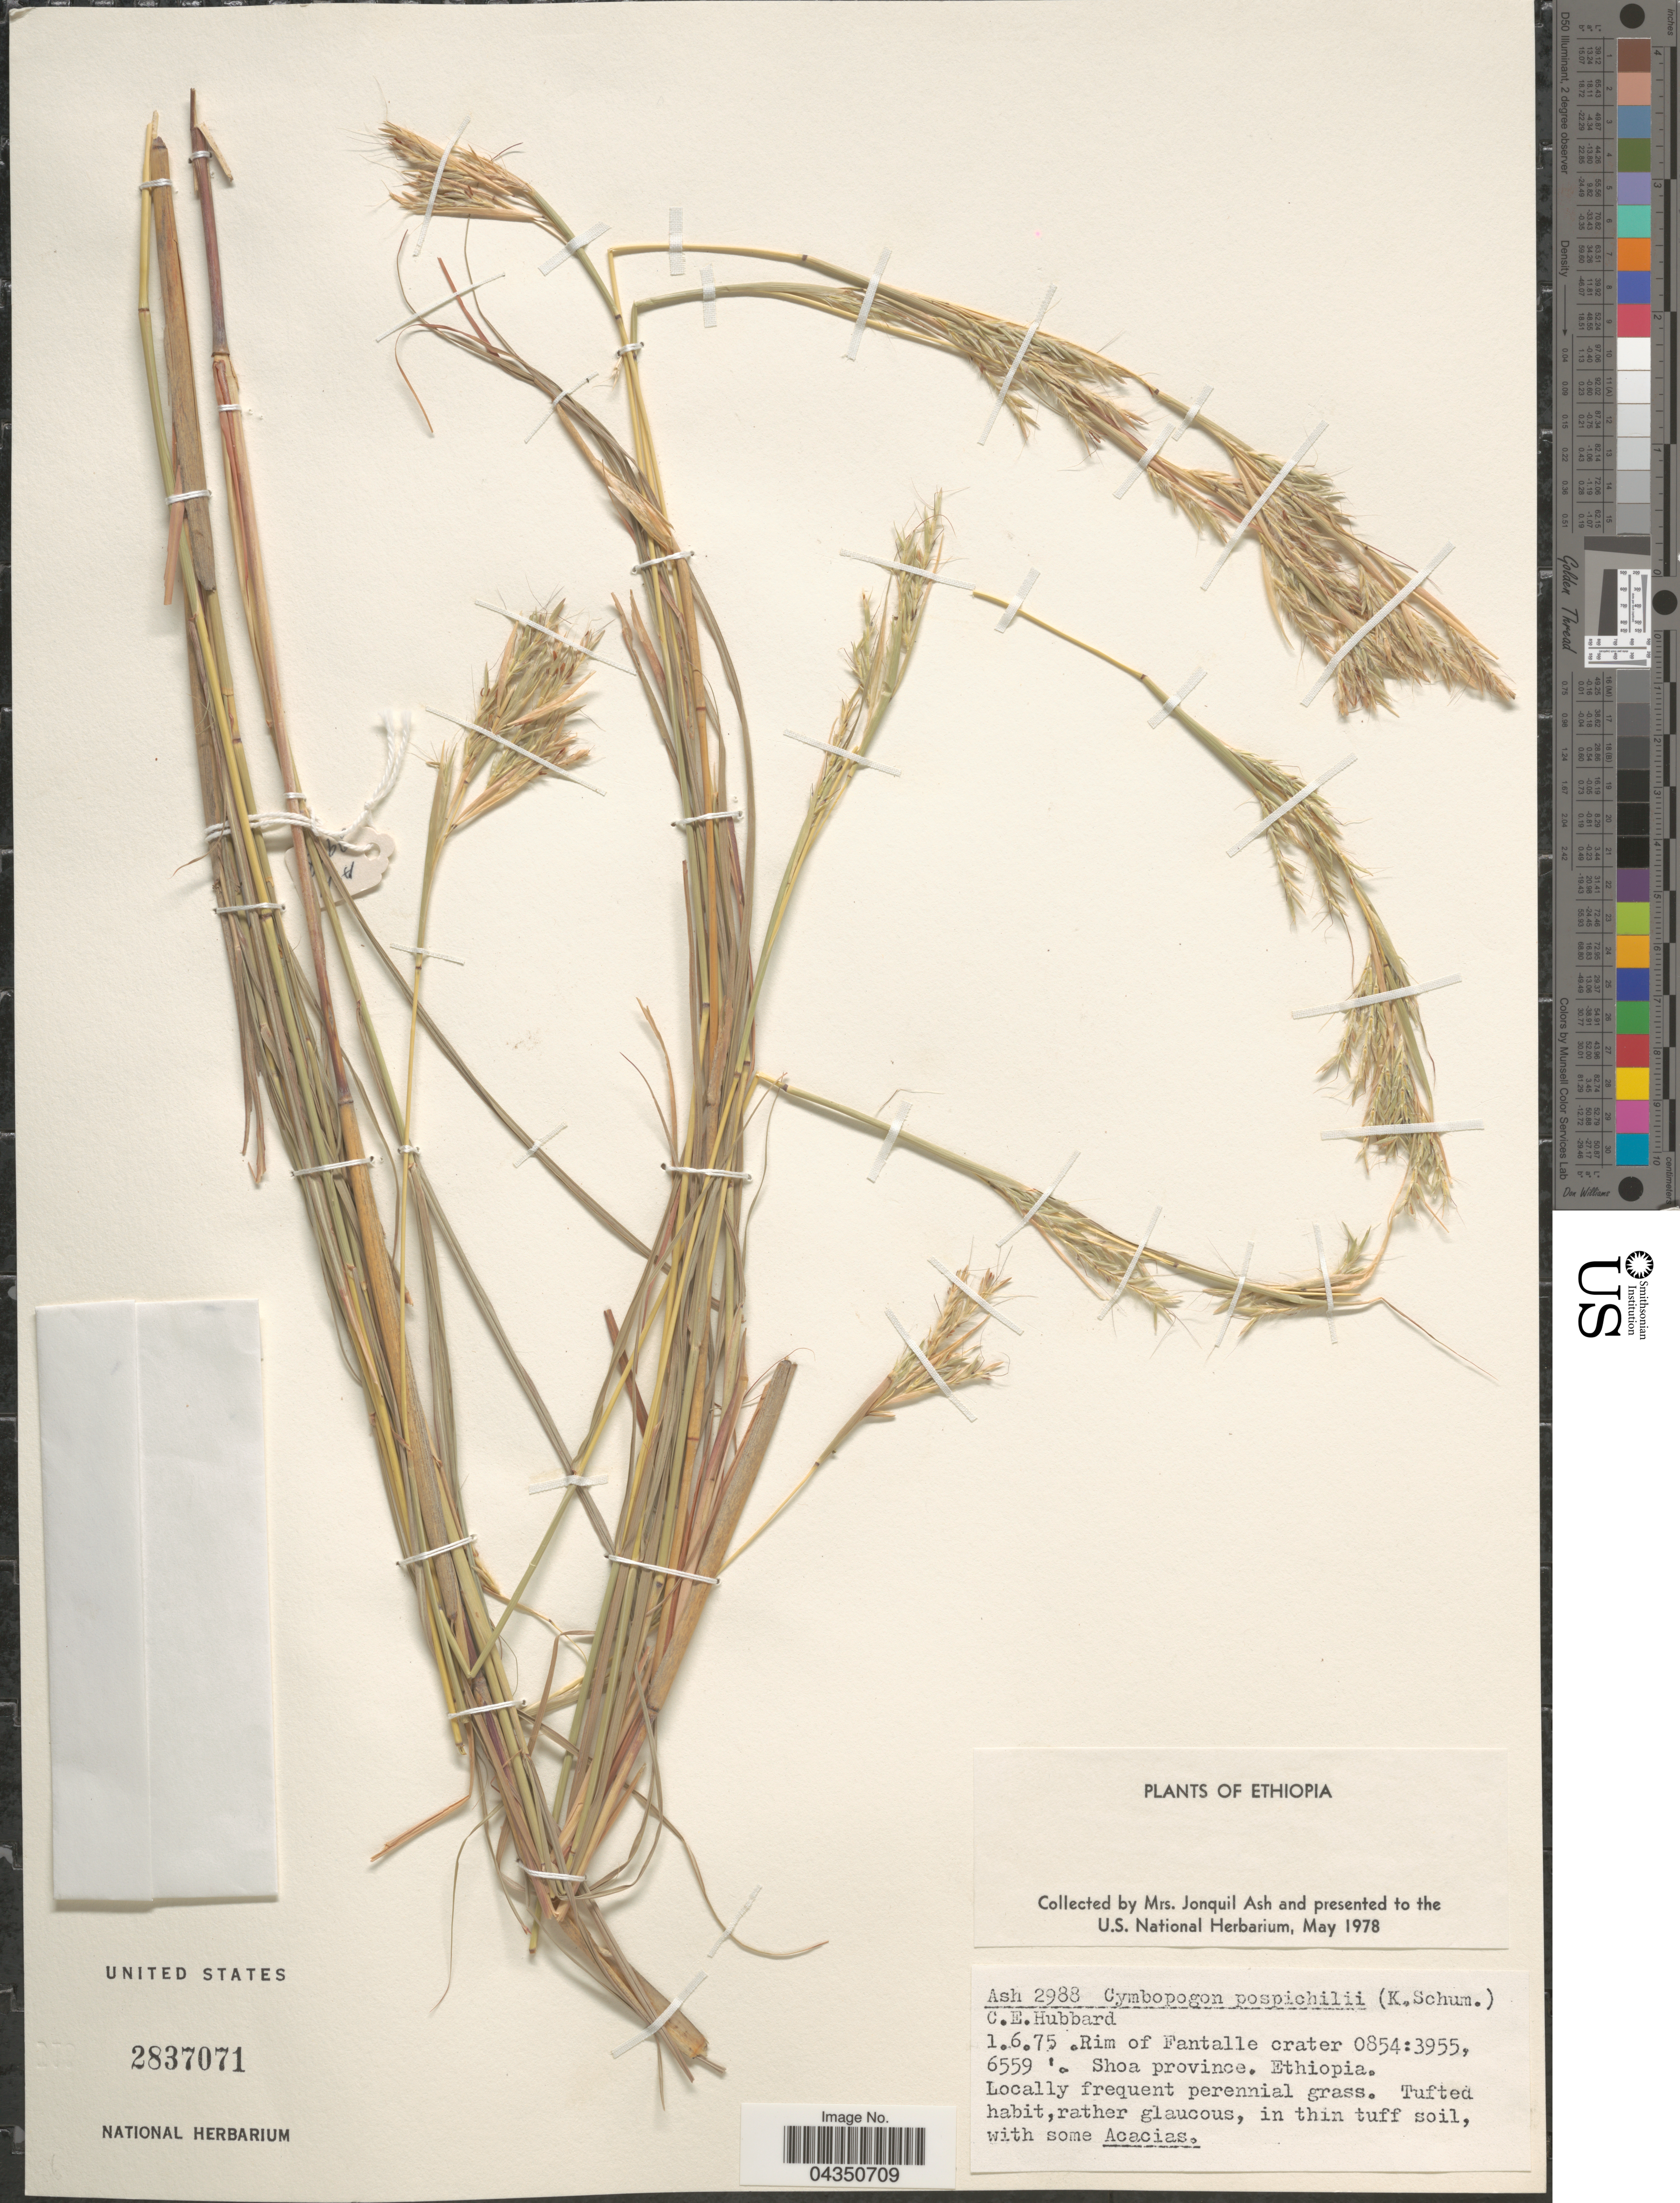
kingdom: Plantae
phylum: Tracheophyta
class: Liliopsida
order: Poales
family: Poaceae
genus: Cymbopogon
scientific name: Cymbopogon pospischillii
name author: (K. Schum.) C.E. Hubb.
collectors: J. Ash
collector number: Ash2988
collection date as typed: Transcribed d/m/y: 1/6/75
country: Ethiopia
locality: Rim of Fantalle crater 0854:3955. Shoa province.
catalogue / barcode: US 2837071